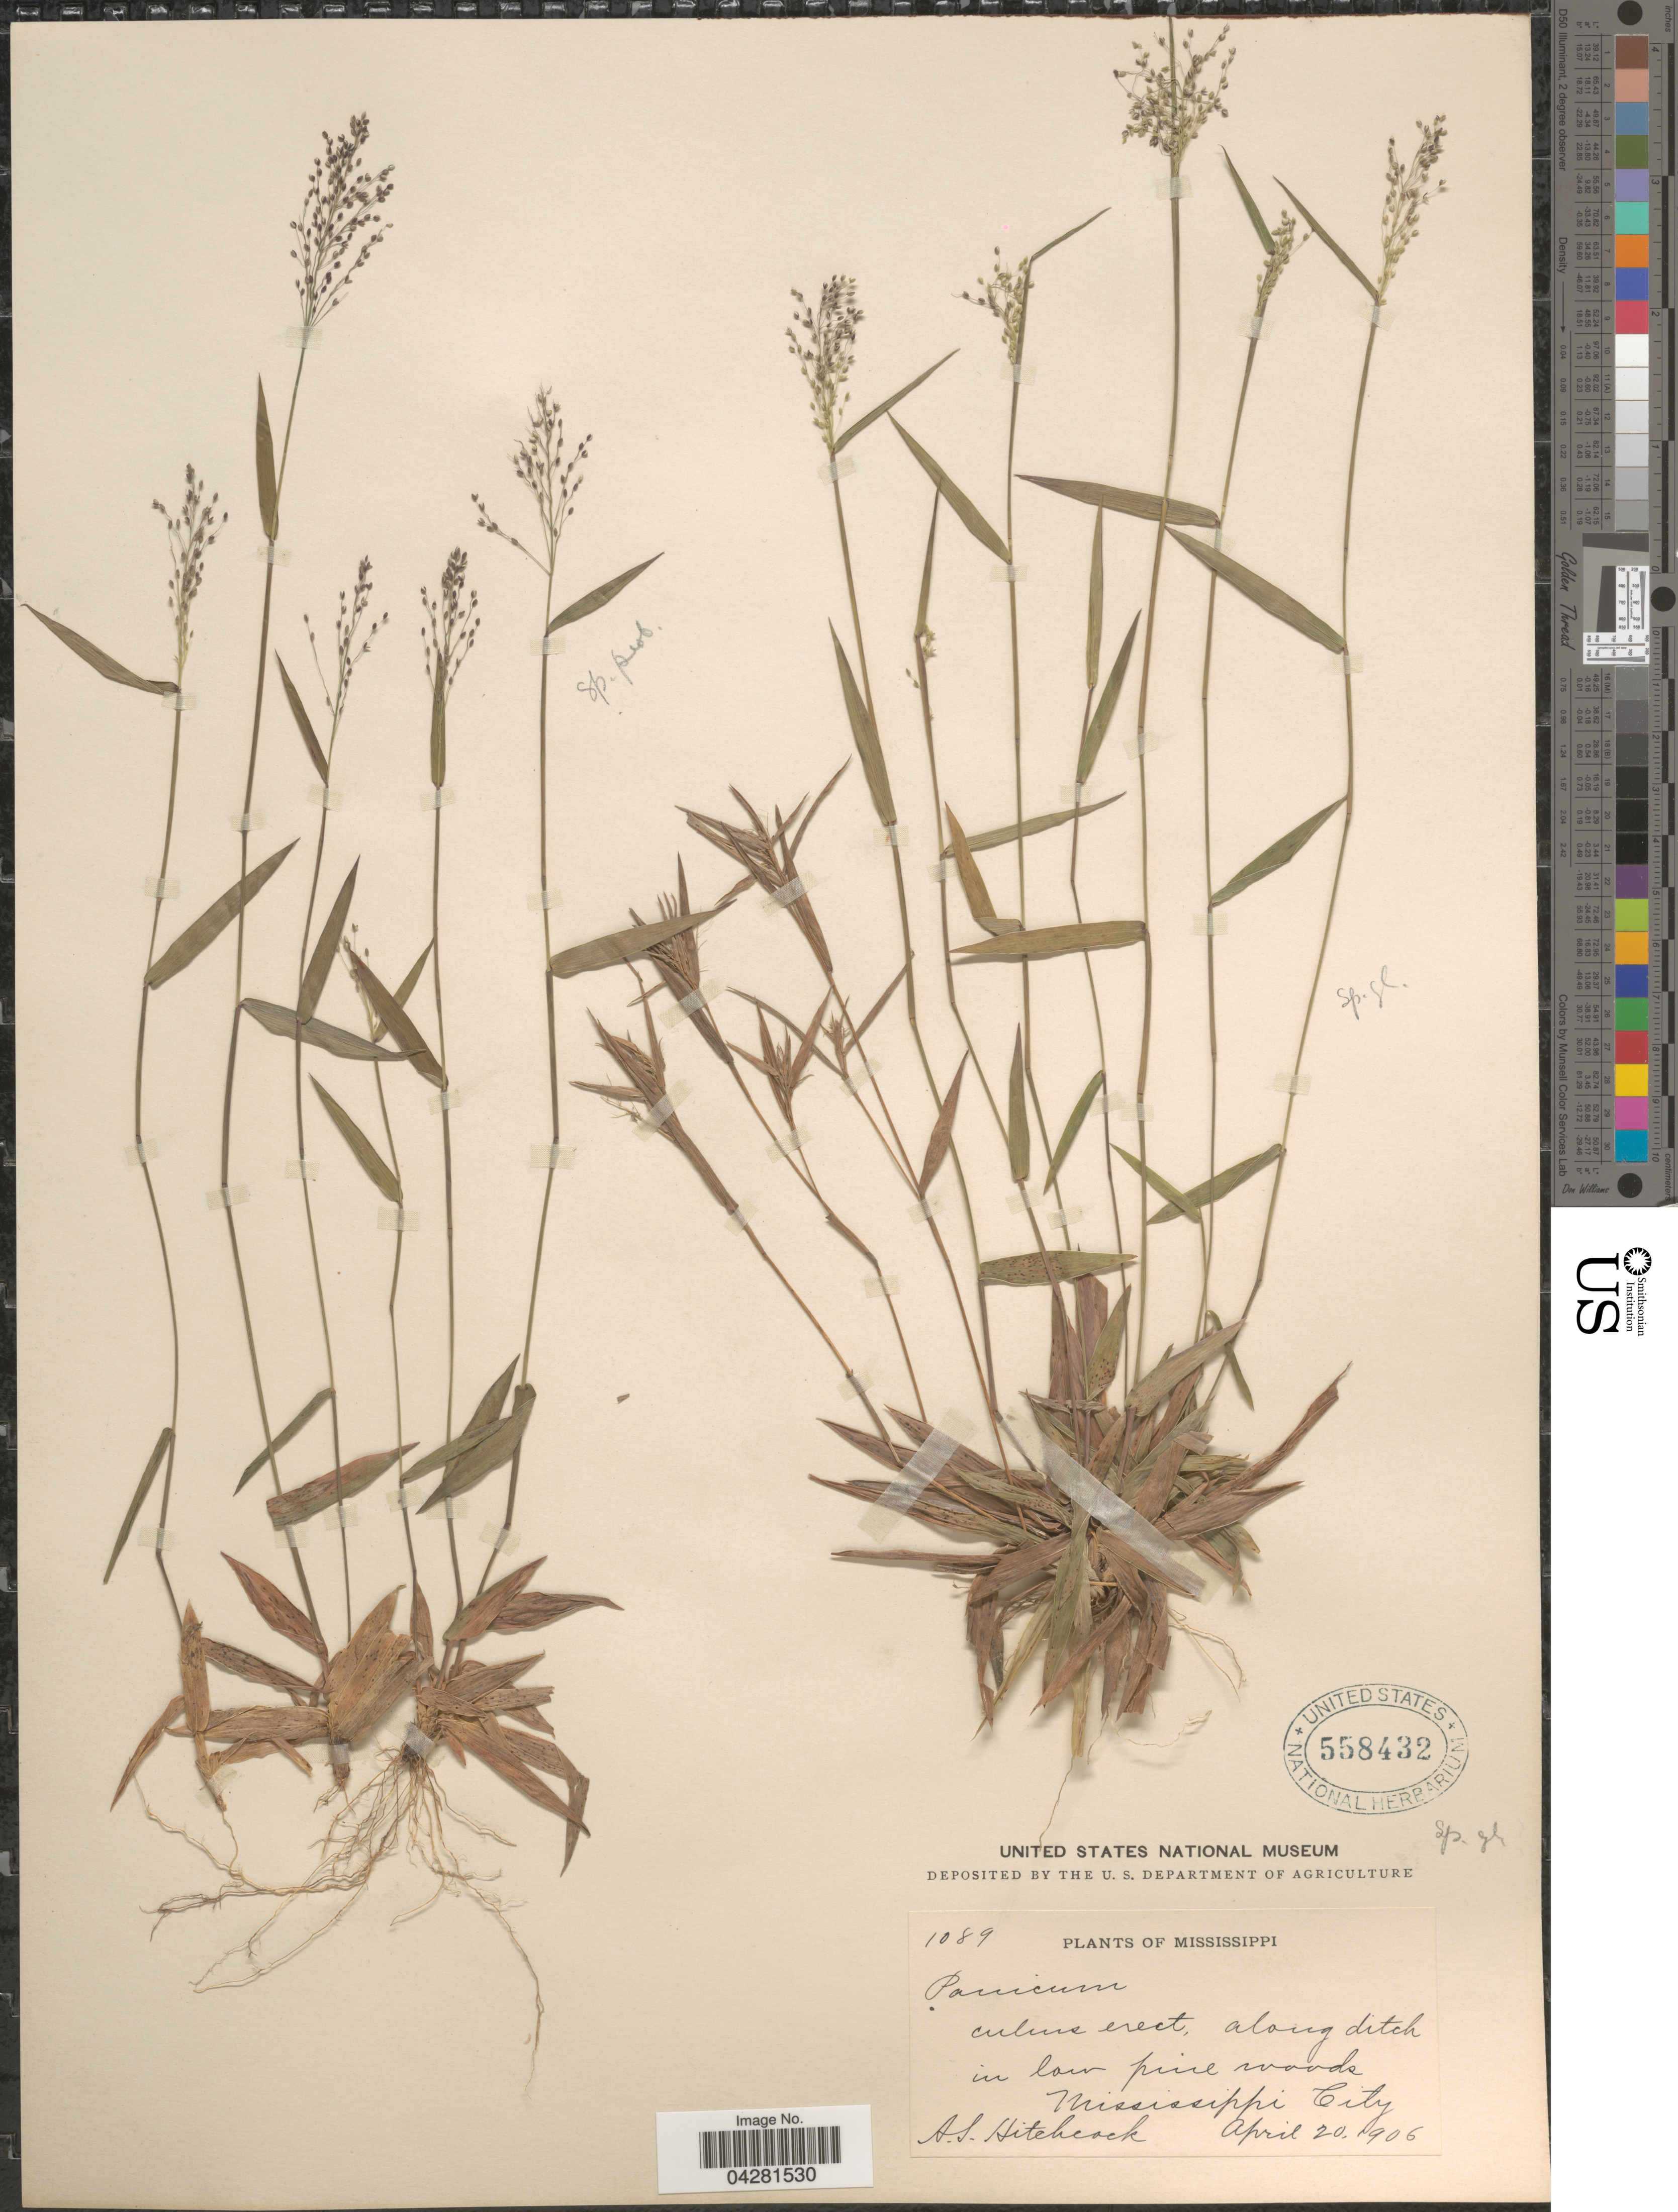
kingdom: Plantae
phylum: Tracheophyta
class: Liliopsida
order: Poales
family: Poaceae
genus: Dichanthelium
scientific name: Dichanthelium dichotomum var. unciphyllum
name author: (Trin.) Davidse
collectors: A. S. Hitchcock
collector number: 1089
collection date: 1906-04-20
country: United States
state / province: Mississippi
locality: Along ditch in low pine woods. Mississippi City.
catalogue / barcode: US 558432